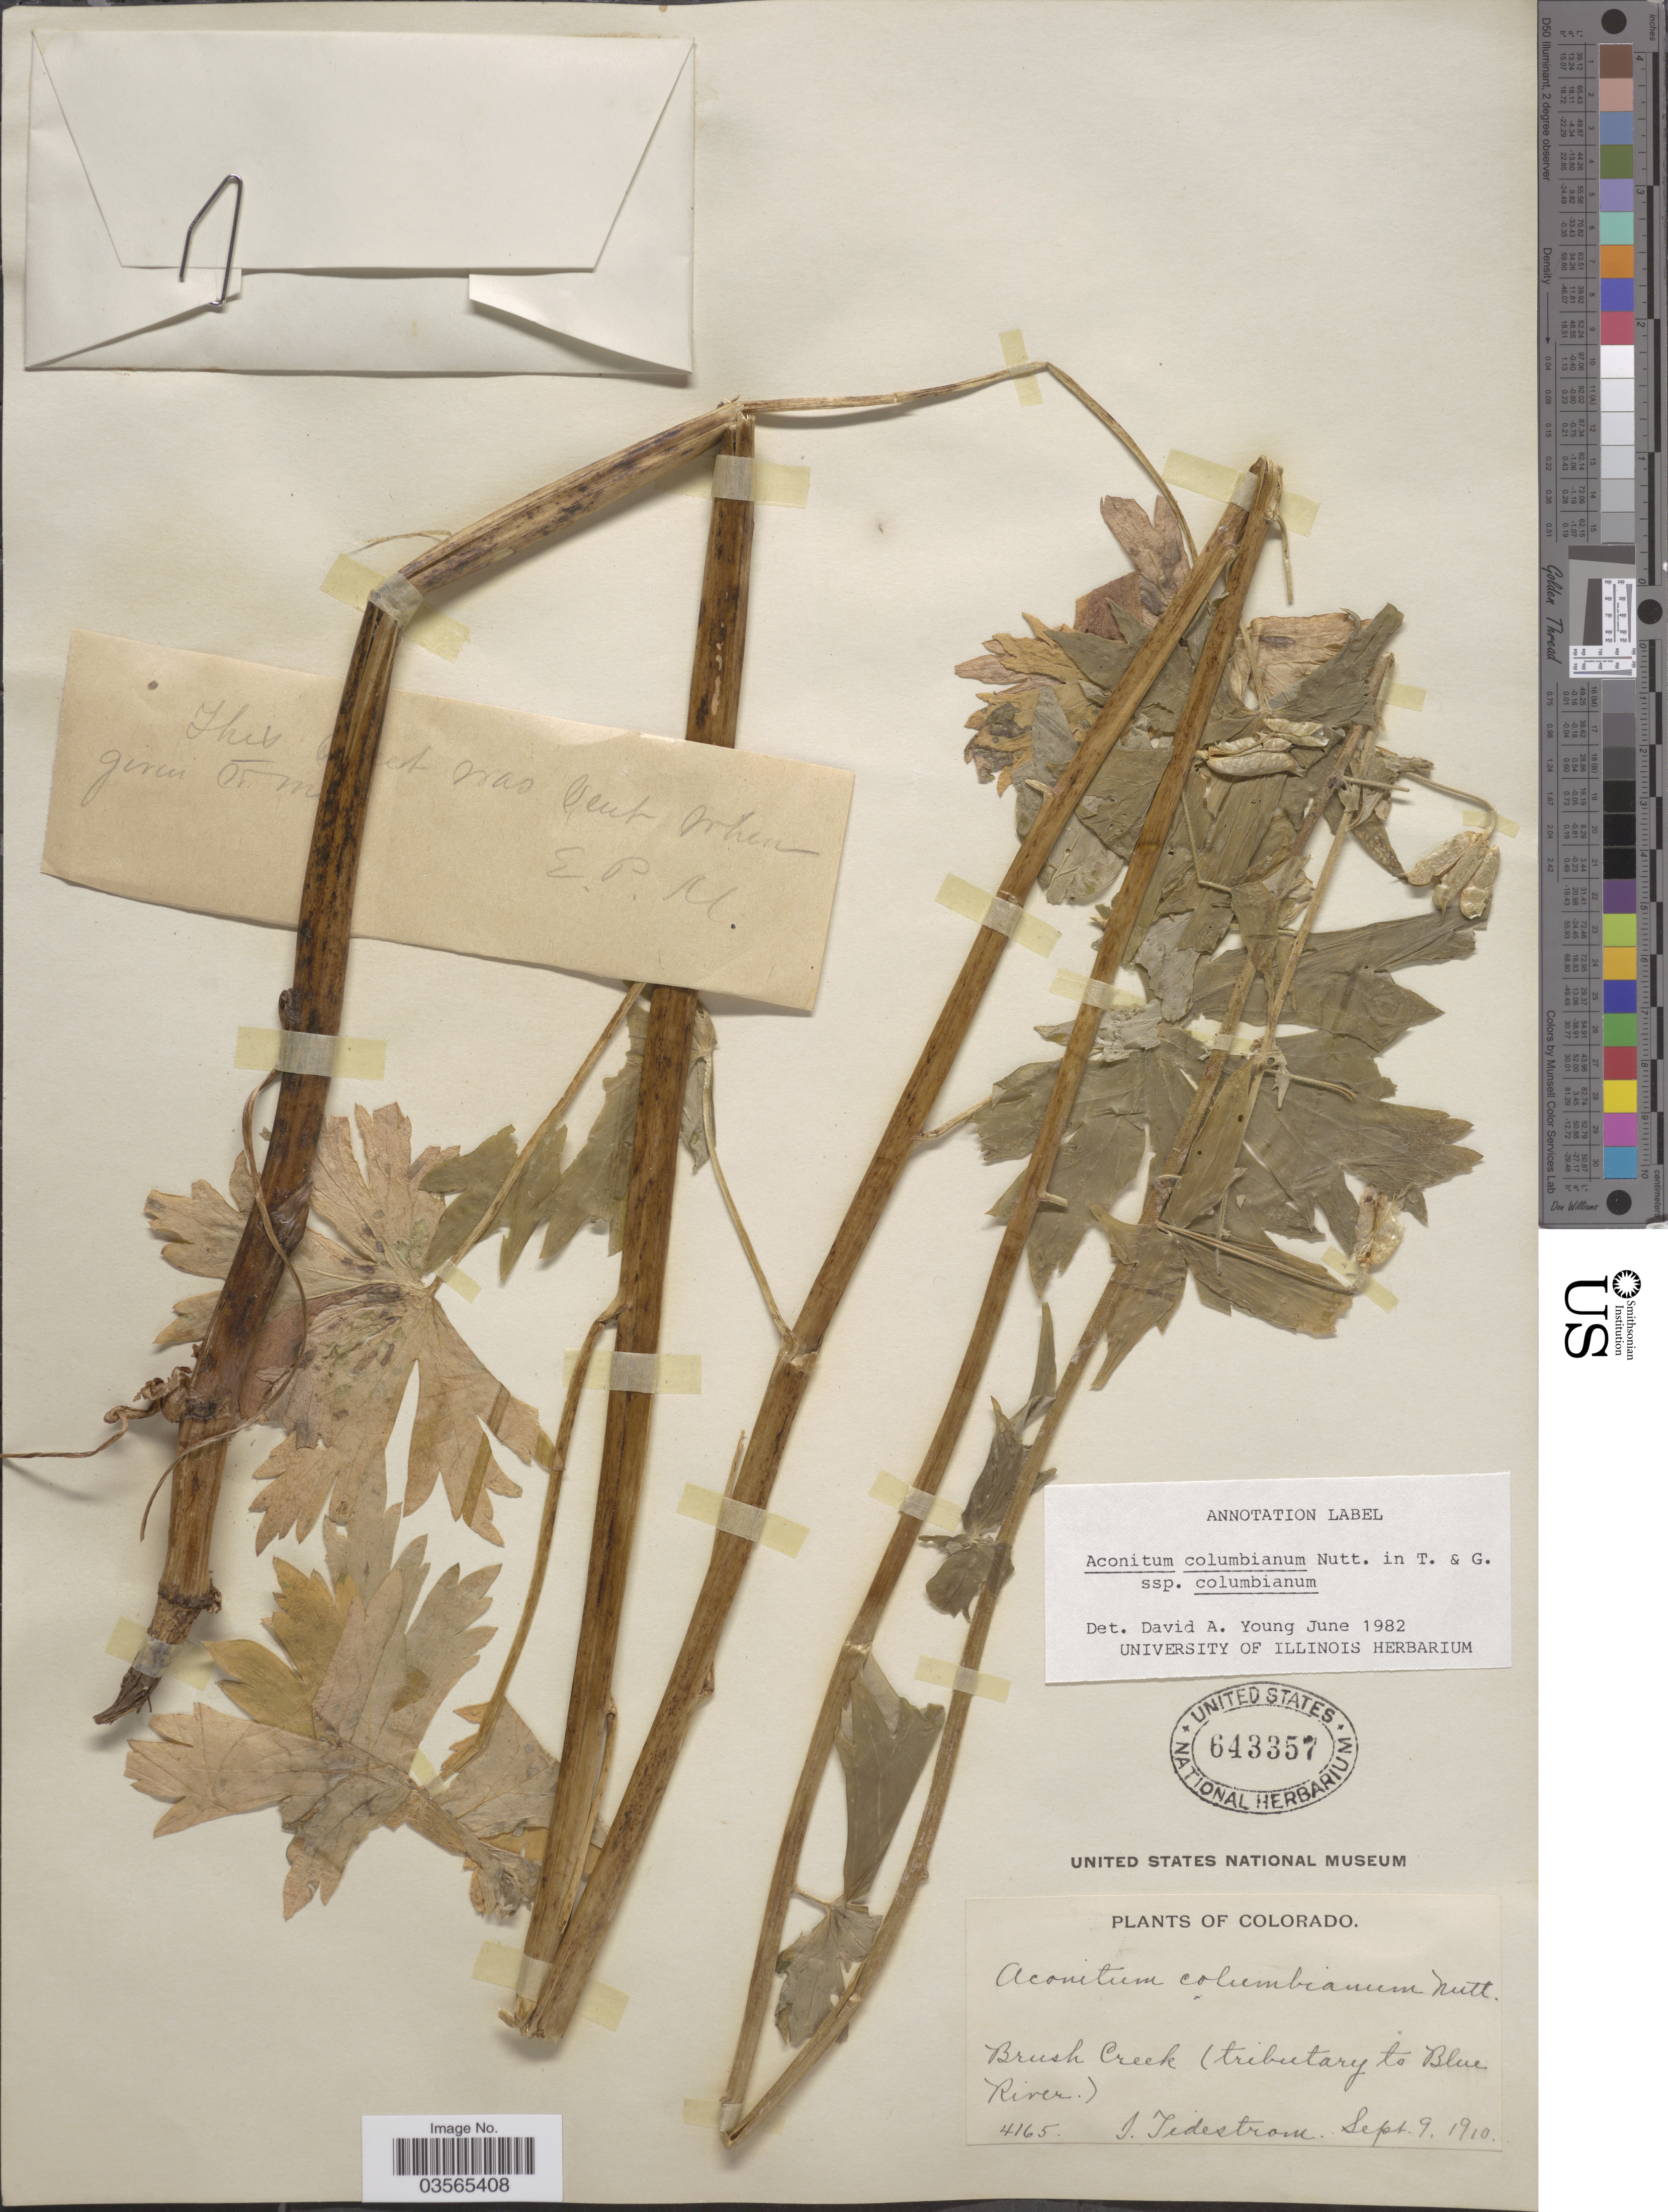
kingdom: Plantae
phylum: Tracheophyta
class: Magnoliopsida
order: Ranunculales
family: Ranunculaceae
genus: Aconitum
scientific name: Aconitum columbianum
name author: Nutt.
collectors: I. F. Tidestrom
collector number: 4165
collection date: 1910-09-09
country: United States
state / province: Colorado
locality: Brush Creek (tributary to Blue River).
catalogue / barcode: US 643357